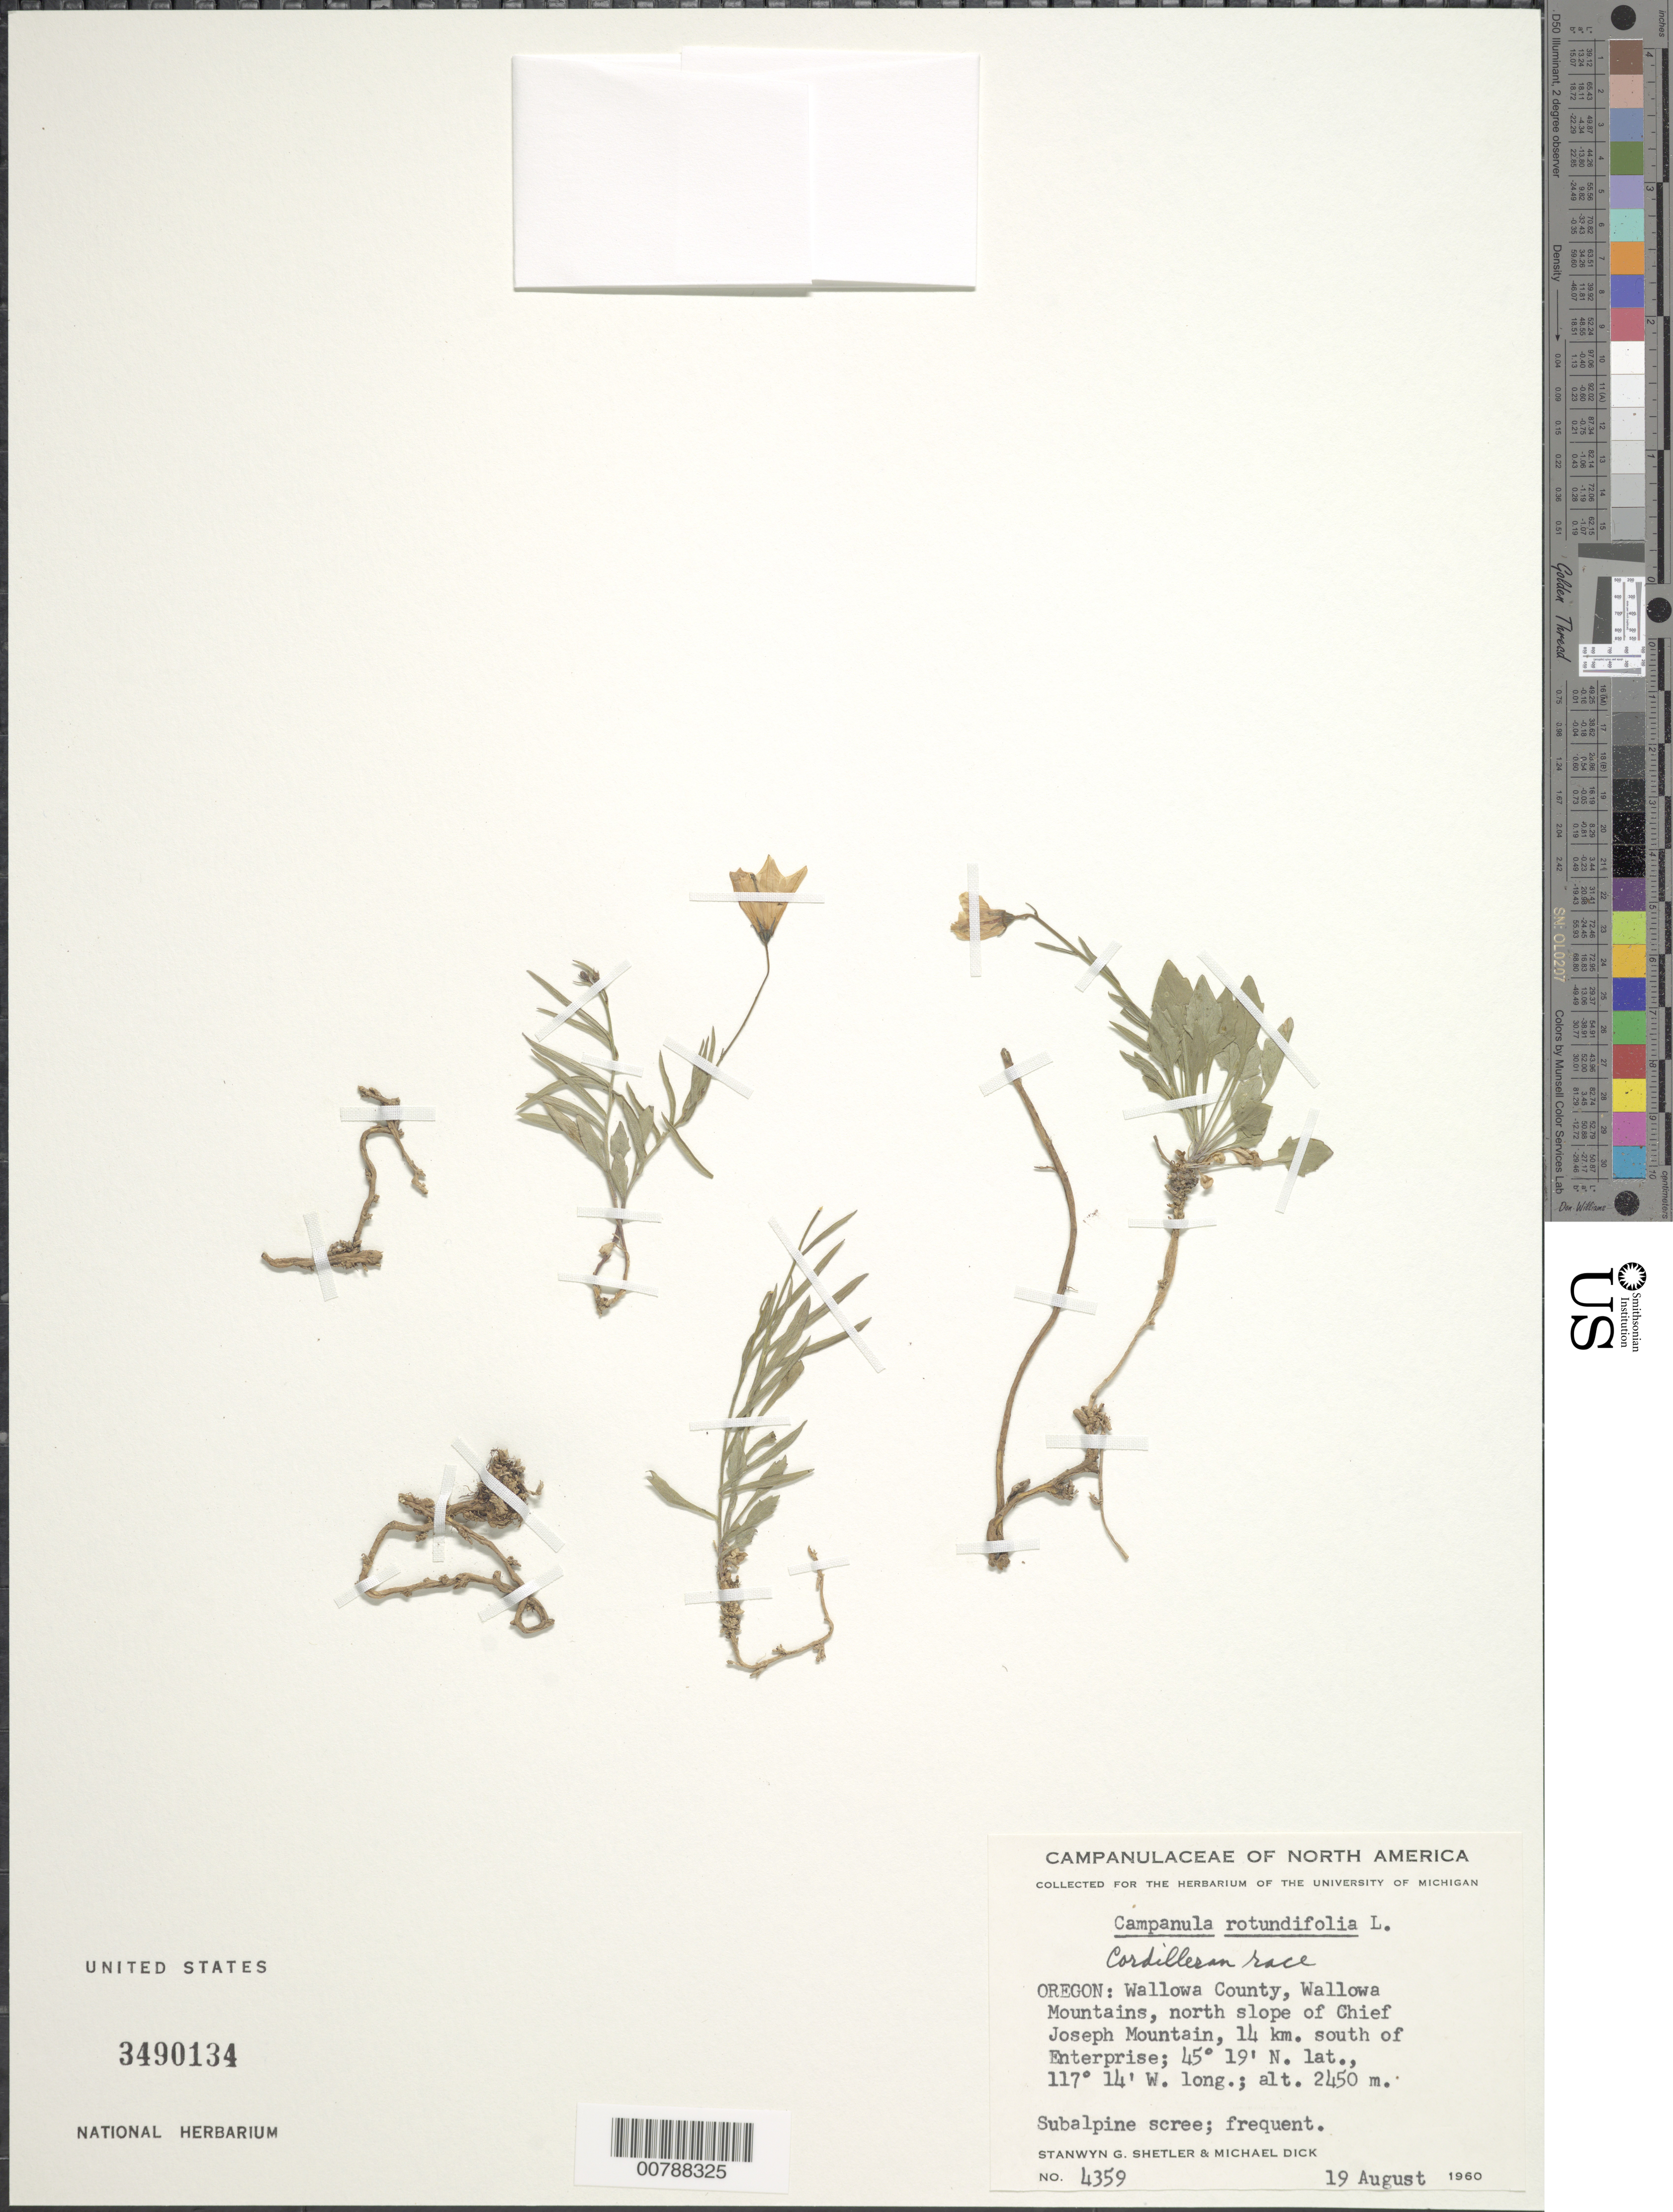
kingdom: Plantae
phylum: Tracheophyta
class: Magnoliopsida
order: Asterales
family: Campanulaceae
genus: Campanula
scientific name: Campanula rotundifolia L. Cordilleran race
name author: L.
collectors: S. Shetler & M. Dick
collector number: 4359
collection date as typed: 19 August 1960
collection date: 1960-08-19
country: United States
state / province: Oregon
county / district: Wallowa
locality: Wallowa Mountains, north slope of Chief Joseph Mountain, 14 km. south of Enterprise.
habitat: Subalpine scree.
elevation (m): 2450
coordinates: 45 19' N, 117 14' W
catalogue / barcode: US 3490134